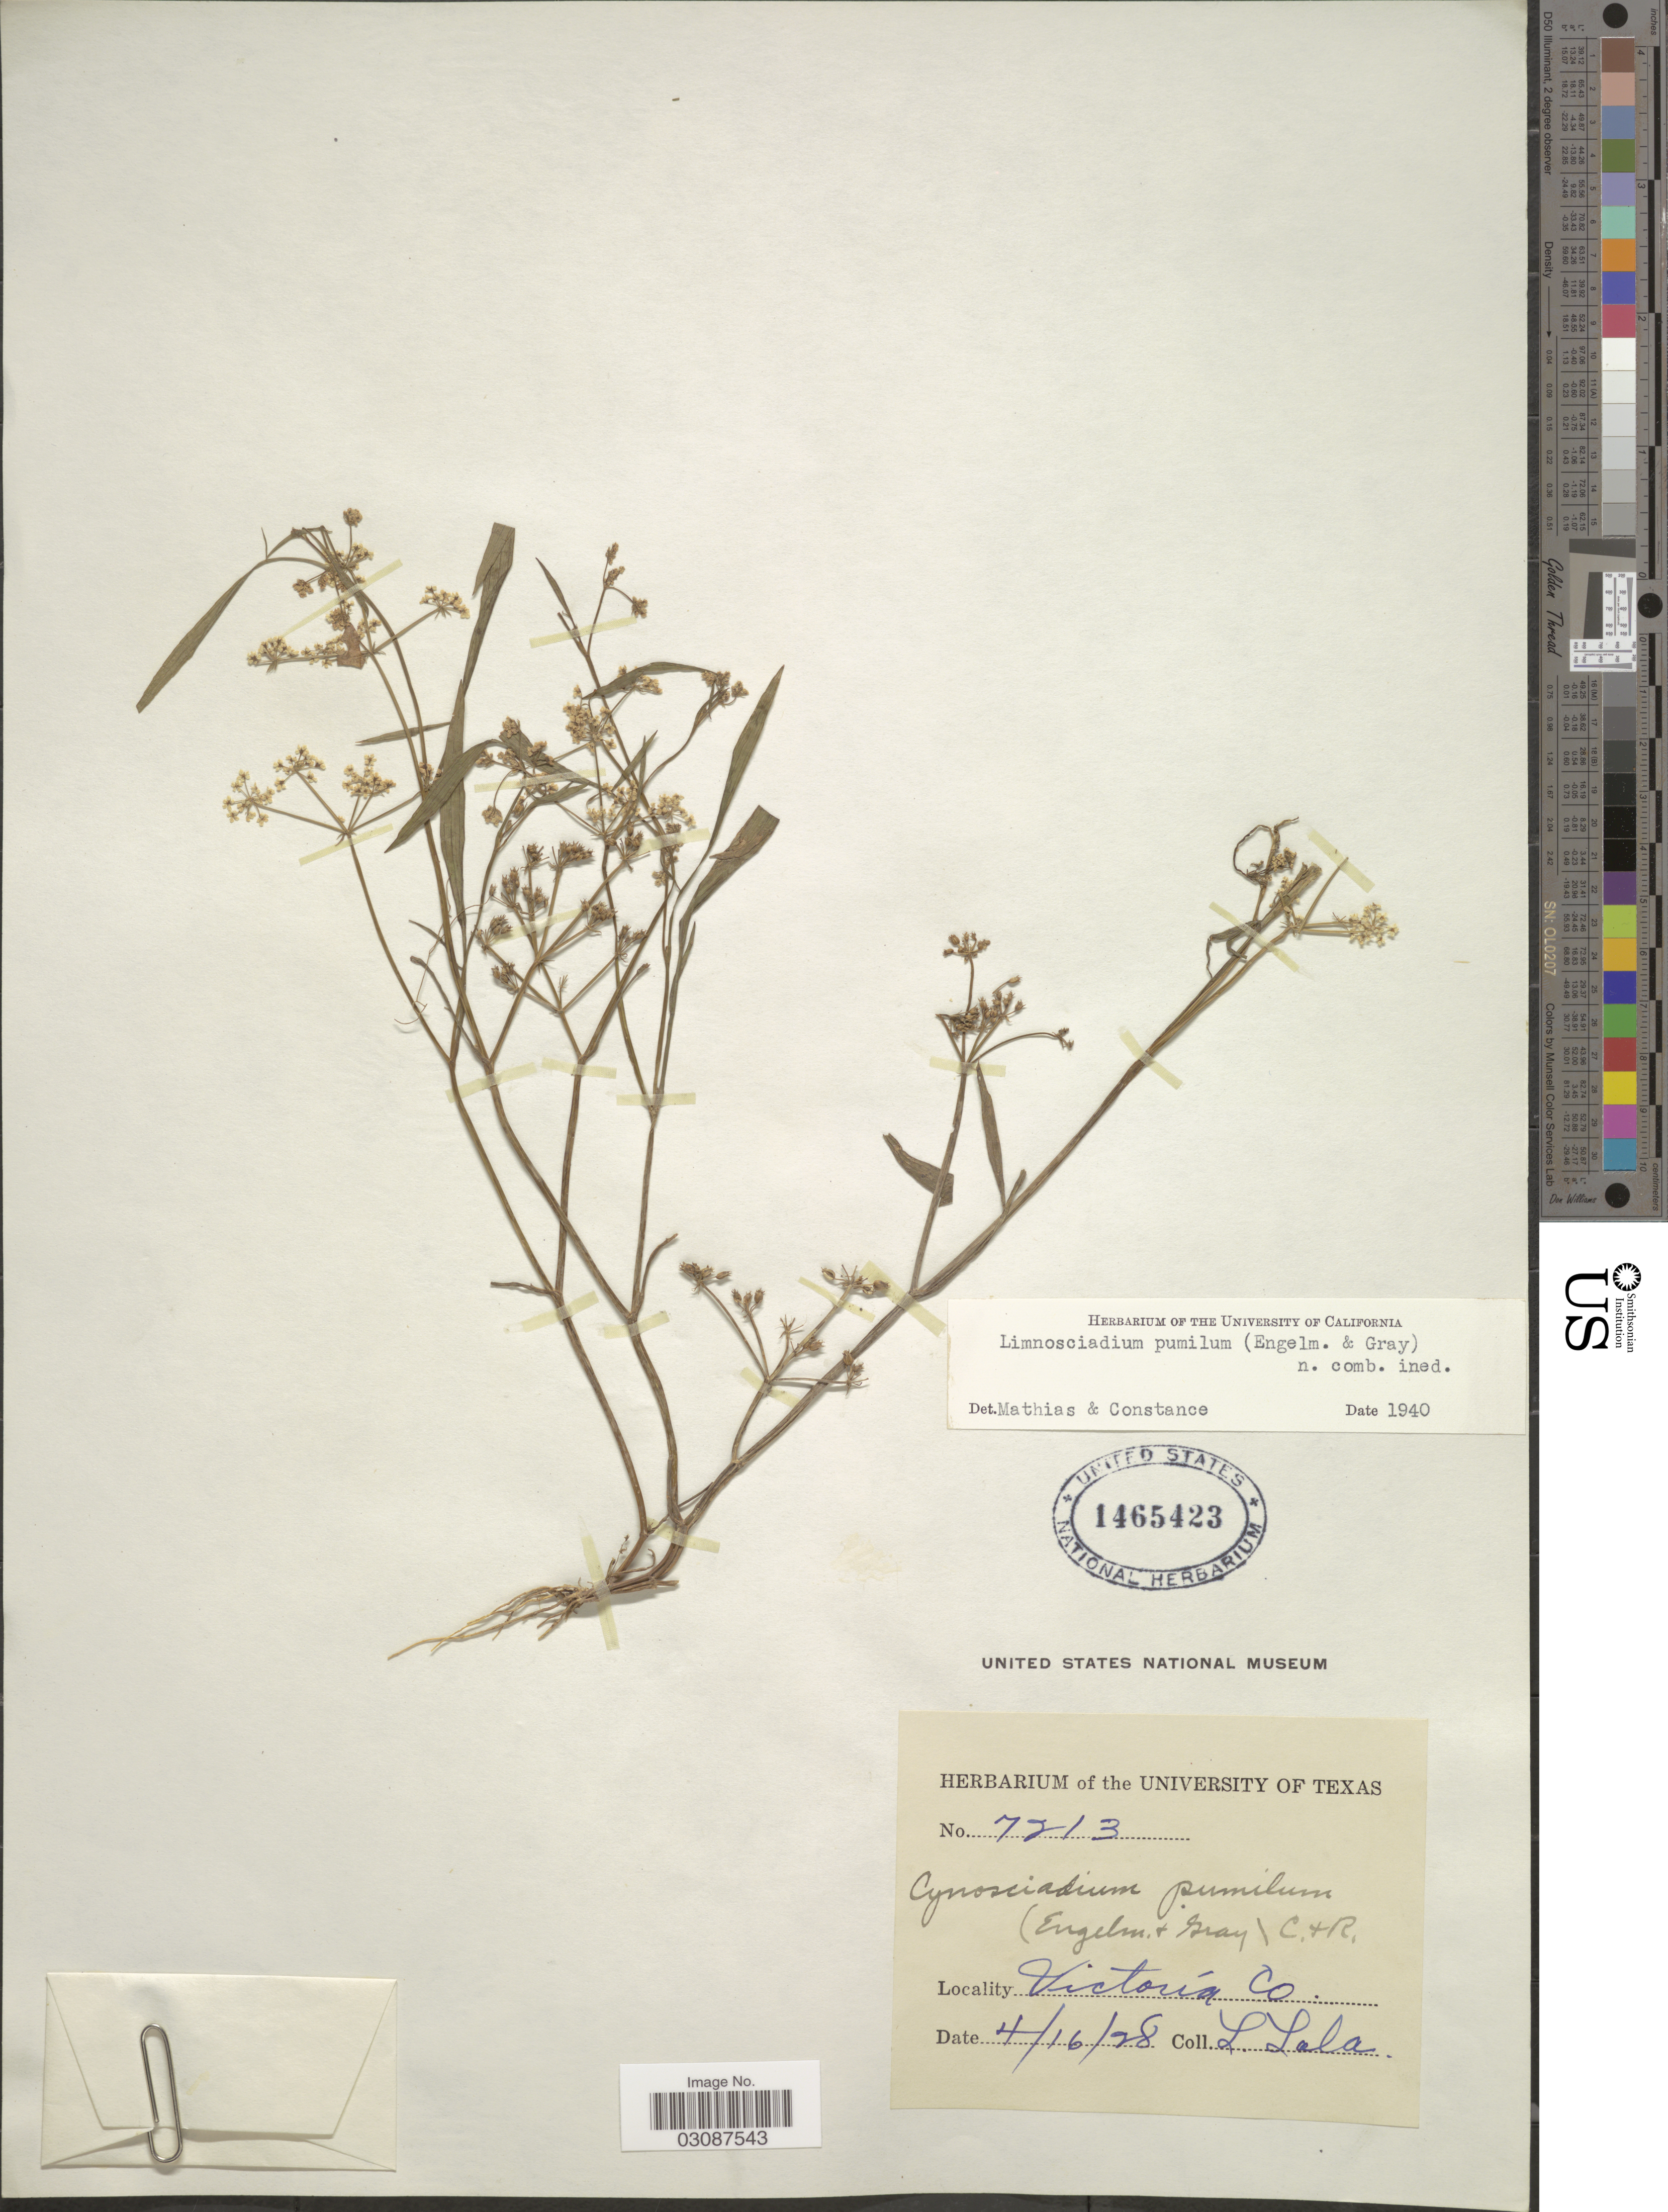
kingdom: Plantae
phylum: Tracheophyta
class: Magnoliopsida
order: Apiales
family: Apiaceae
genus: Limnosciadium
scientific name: Limnosciadium pumilum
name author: (Engelm. & A. Gray) Mathias & Constance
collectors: L. Lola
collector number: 7213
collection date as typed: Transcribed d/m/y: 16/4/28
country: United States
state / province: Texas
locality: Victoria Co.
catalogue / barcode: US 1465423